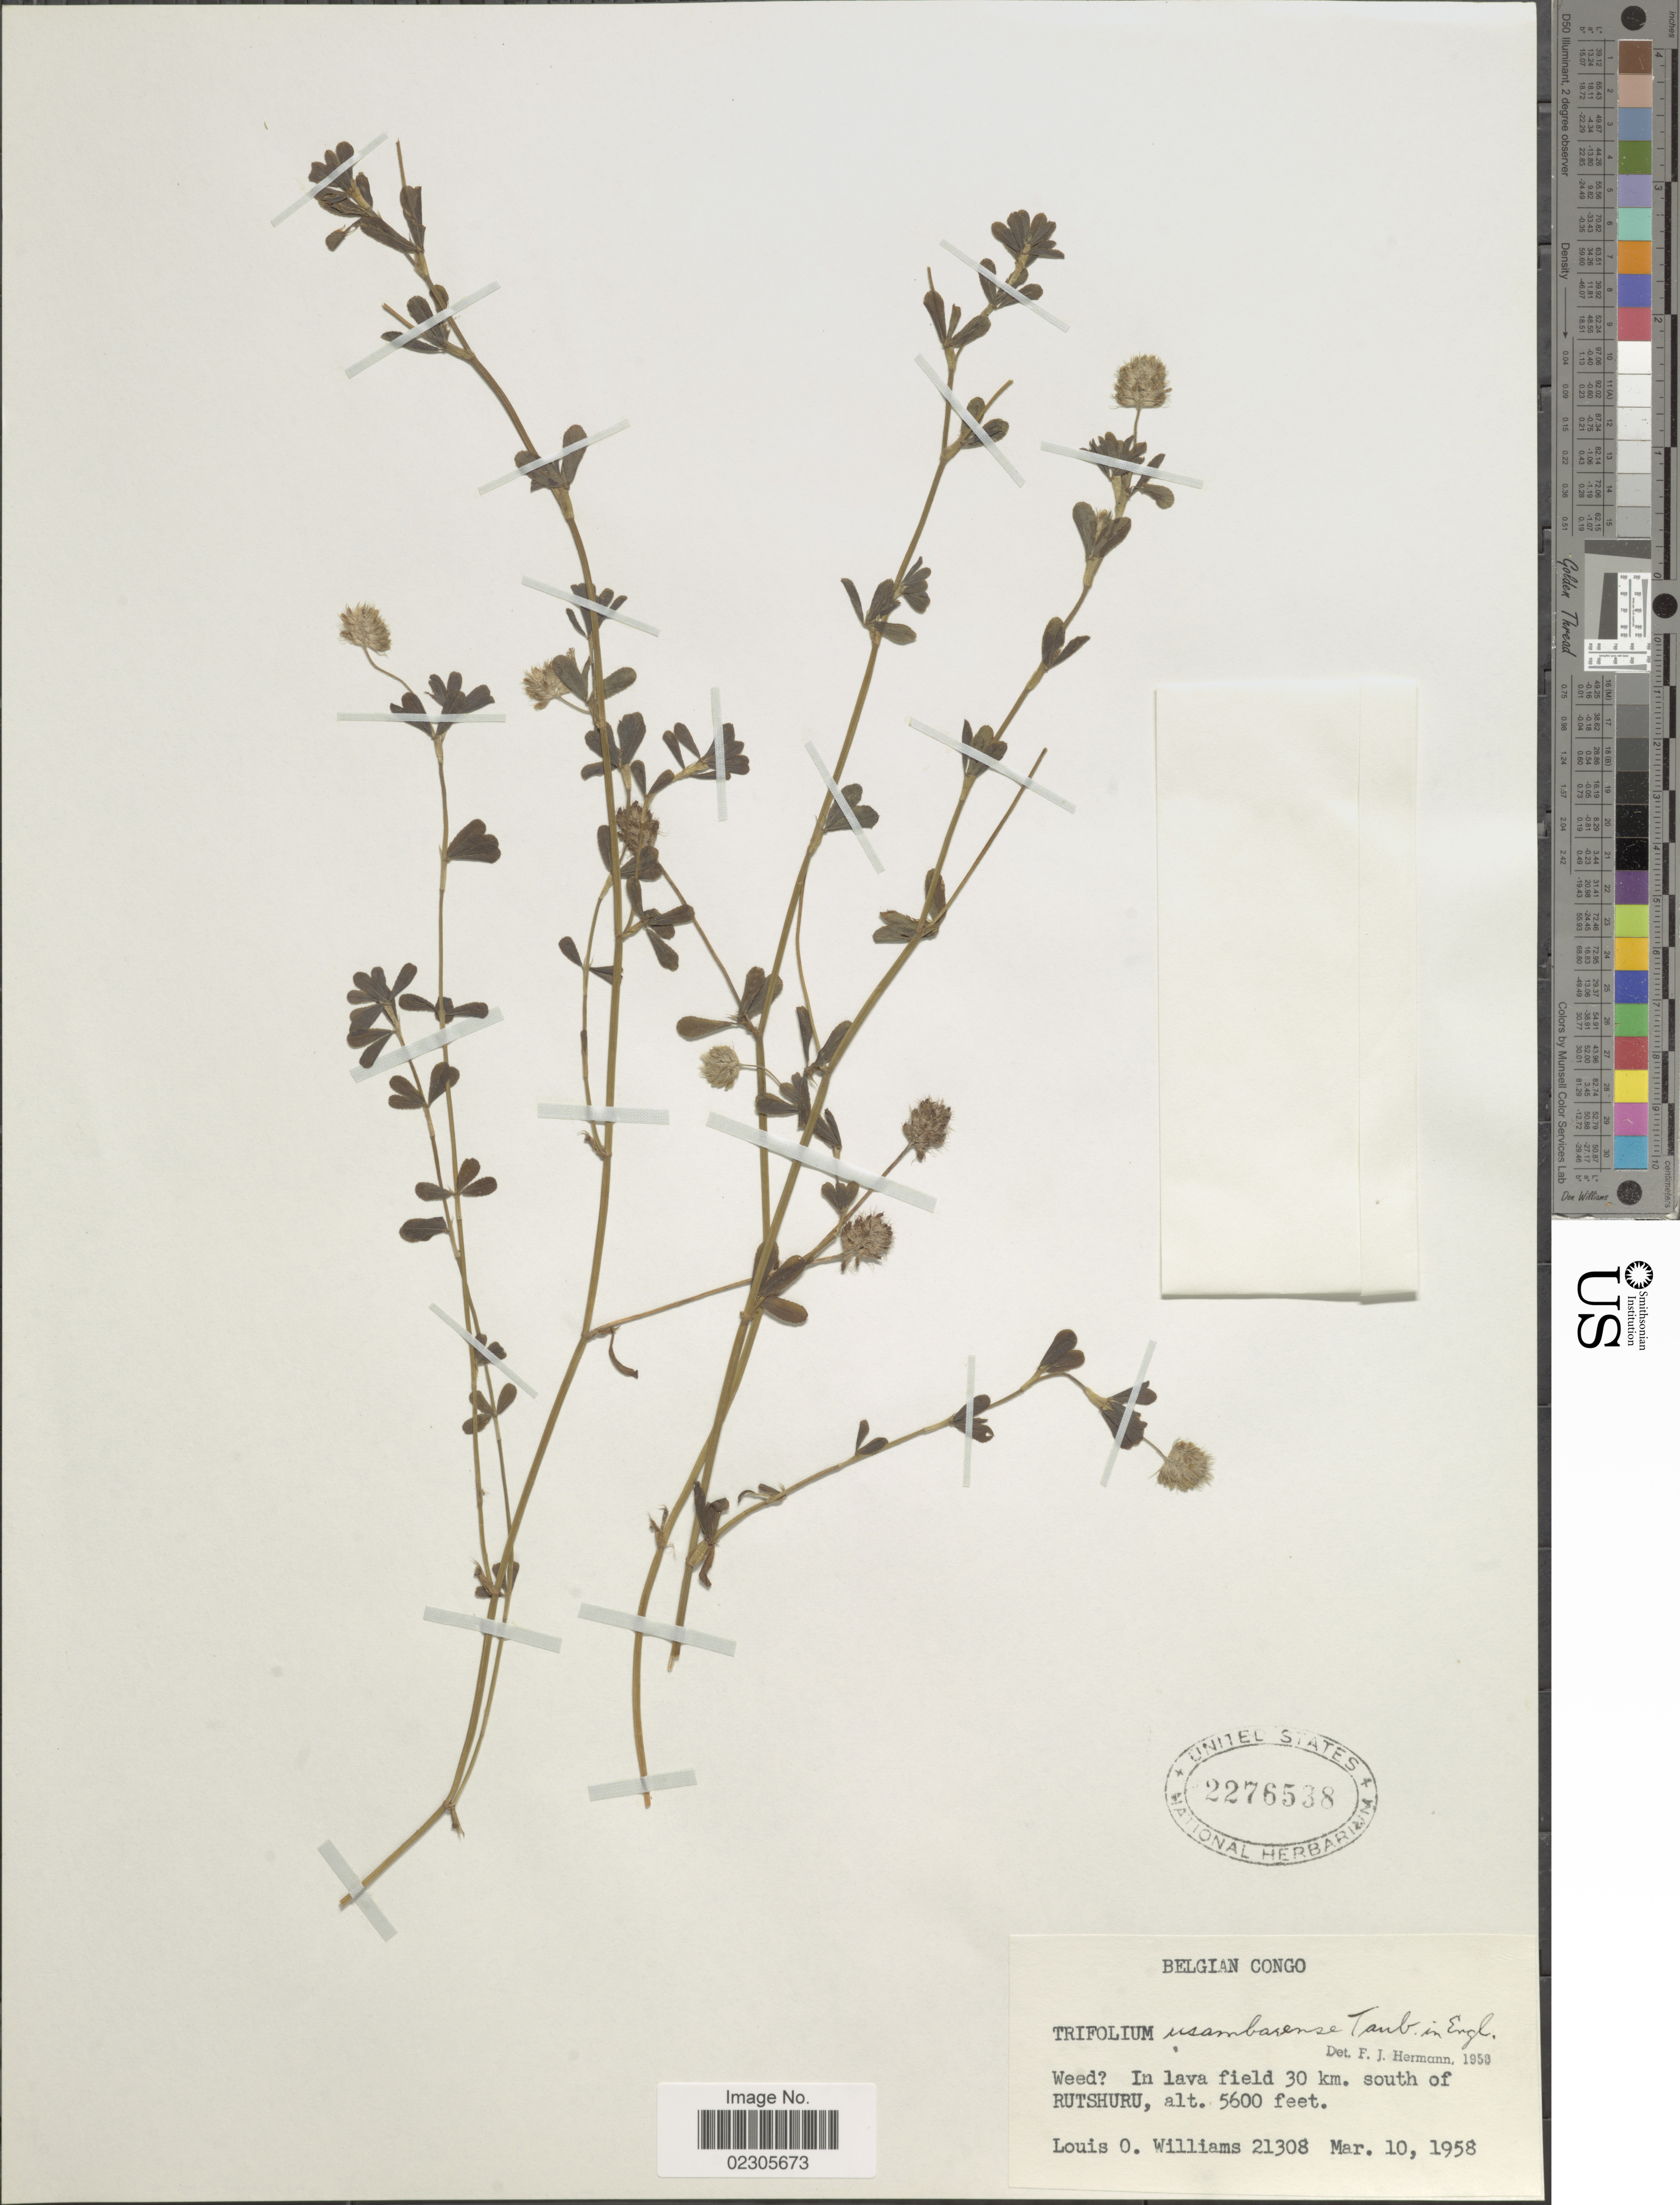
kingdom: Plantae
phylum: Tracheophyta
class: Magnoliopsida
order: Fabales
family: Fabaceae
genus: Trifolium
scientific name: Trifolium usambarense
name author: Taub.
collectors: L. O. Williams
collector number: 21308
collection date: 1958-03-10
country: Congo, Democratic Republic of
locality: Belgian Congo, in lava field 30 km. south of Rutshuru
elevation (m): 1707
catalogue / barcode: US 2276538